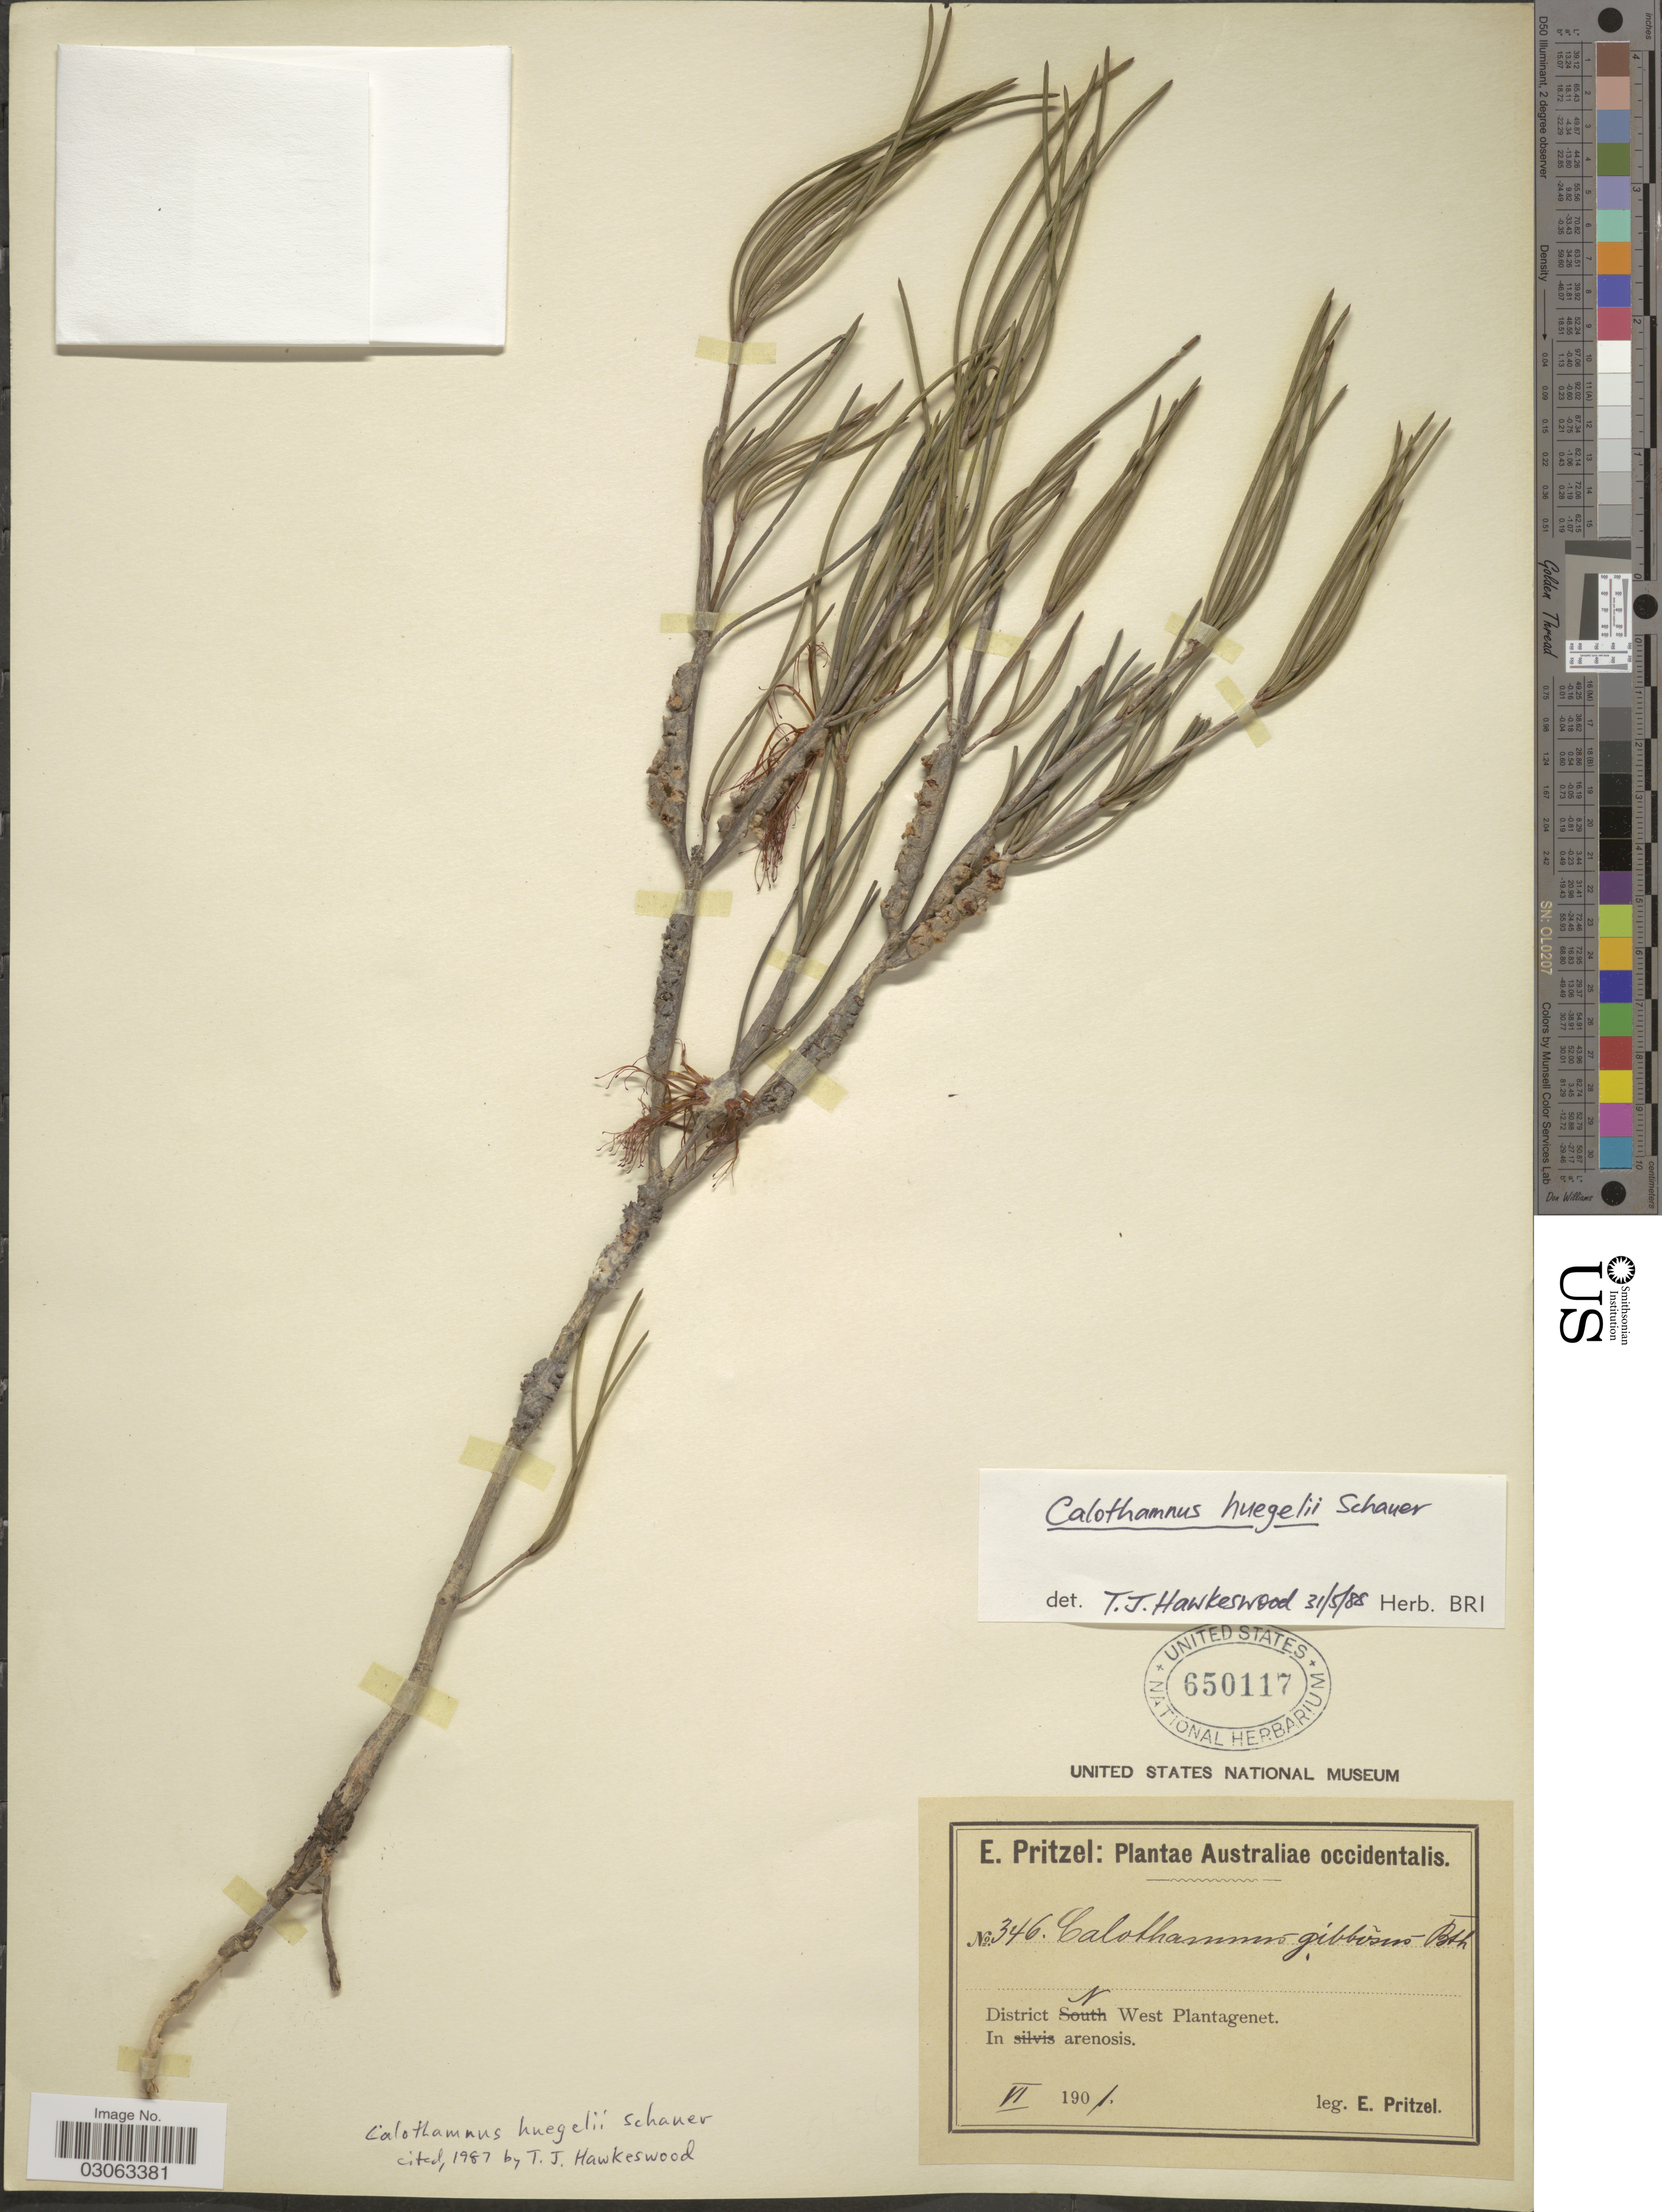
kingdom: Plantae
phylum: Tracheophyta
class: Magnoliopsida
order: Myrtales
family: Myrtaceae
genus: Calothamnus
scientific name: Calothamnus huegelii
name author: Schauer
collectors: E. G. Pritzel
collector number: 346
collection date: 1901-06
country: Australia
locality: Australiae occidentalis. District N West Plantagenet. In arenosis.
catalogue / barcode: US 650117